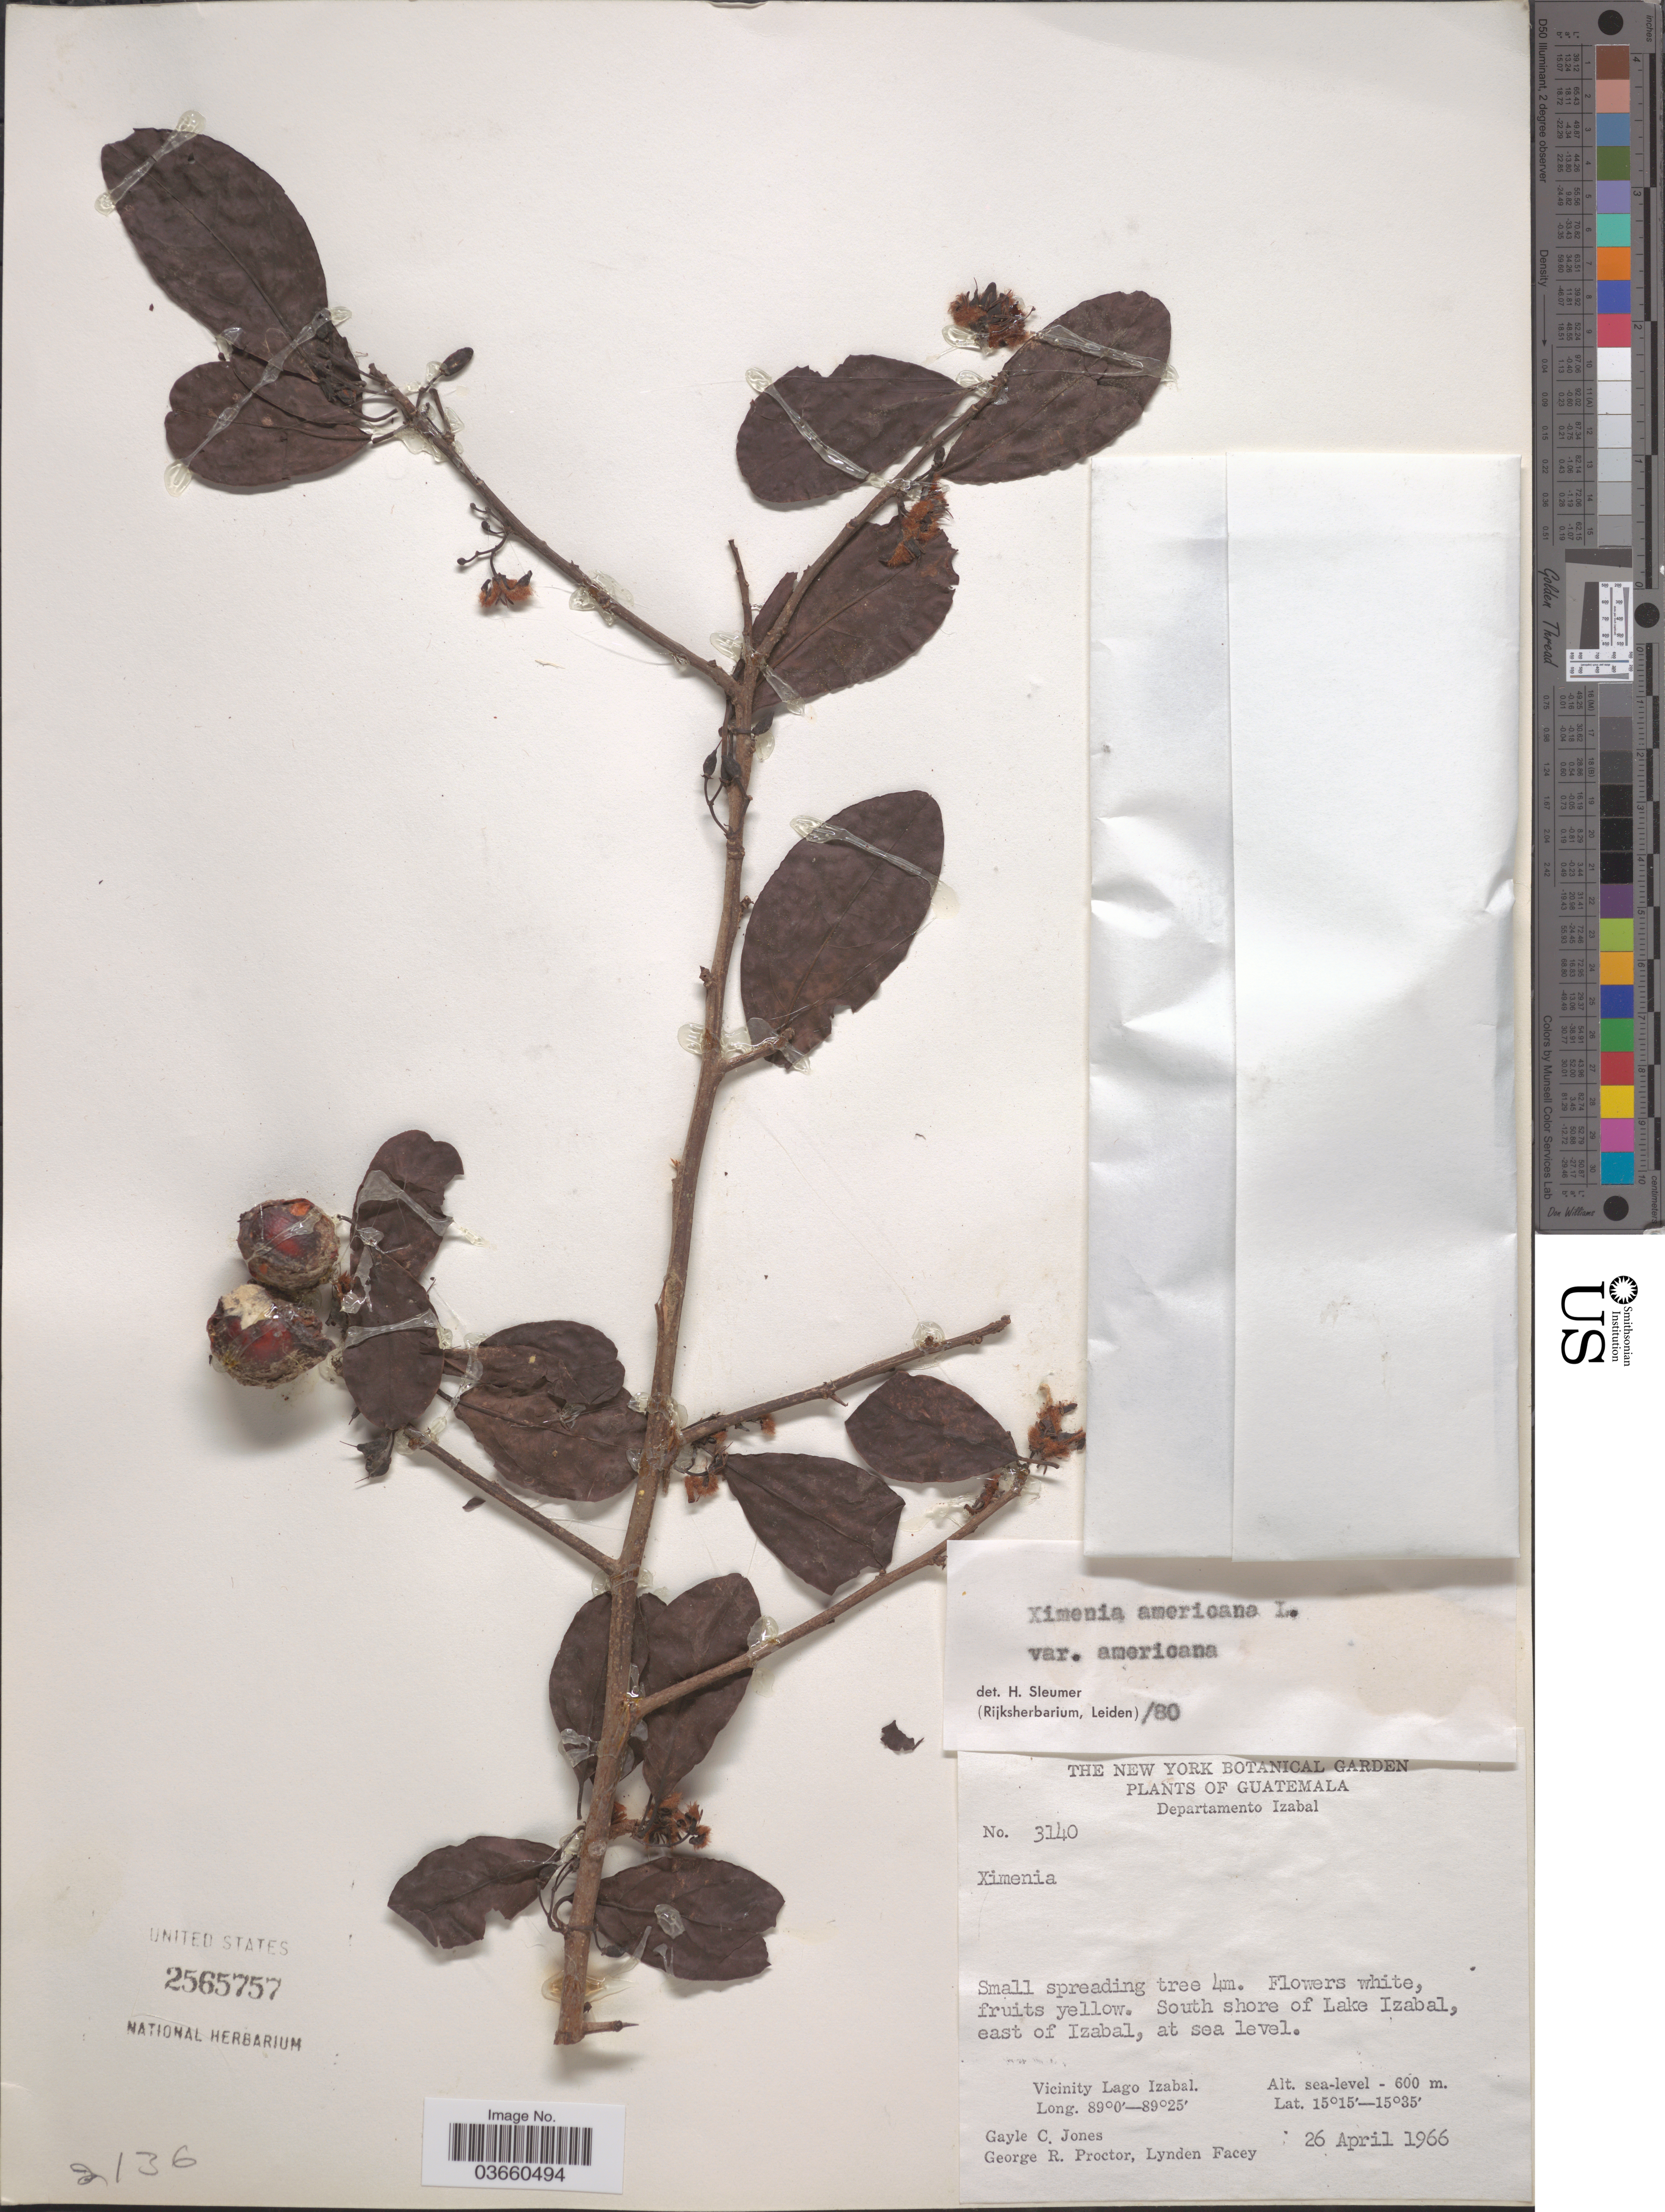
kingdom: Plantae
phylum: Tracheophyta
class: Magnoliopsida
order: Santalales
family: Ximeniaceae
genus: Ximenia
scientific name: Ximenia americana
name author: L.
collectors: G. C. Jones, G. R. Proctor & L. Facey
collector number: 3140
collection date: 1966-04-26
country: Guatemala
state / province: Izabal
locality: Departamento Izabal. South shore of Lake Izabal, east of Izabal. Vicinity Lago Izabal.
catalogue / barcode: US 2565757